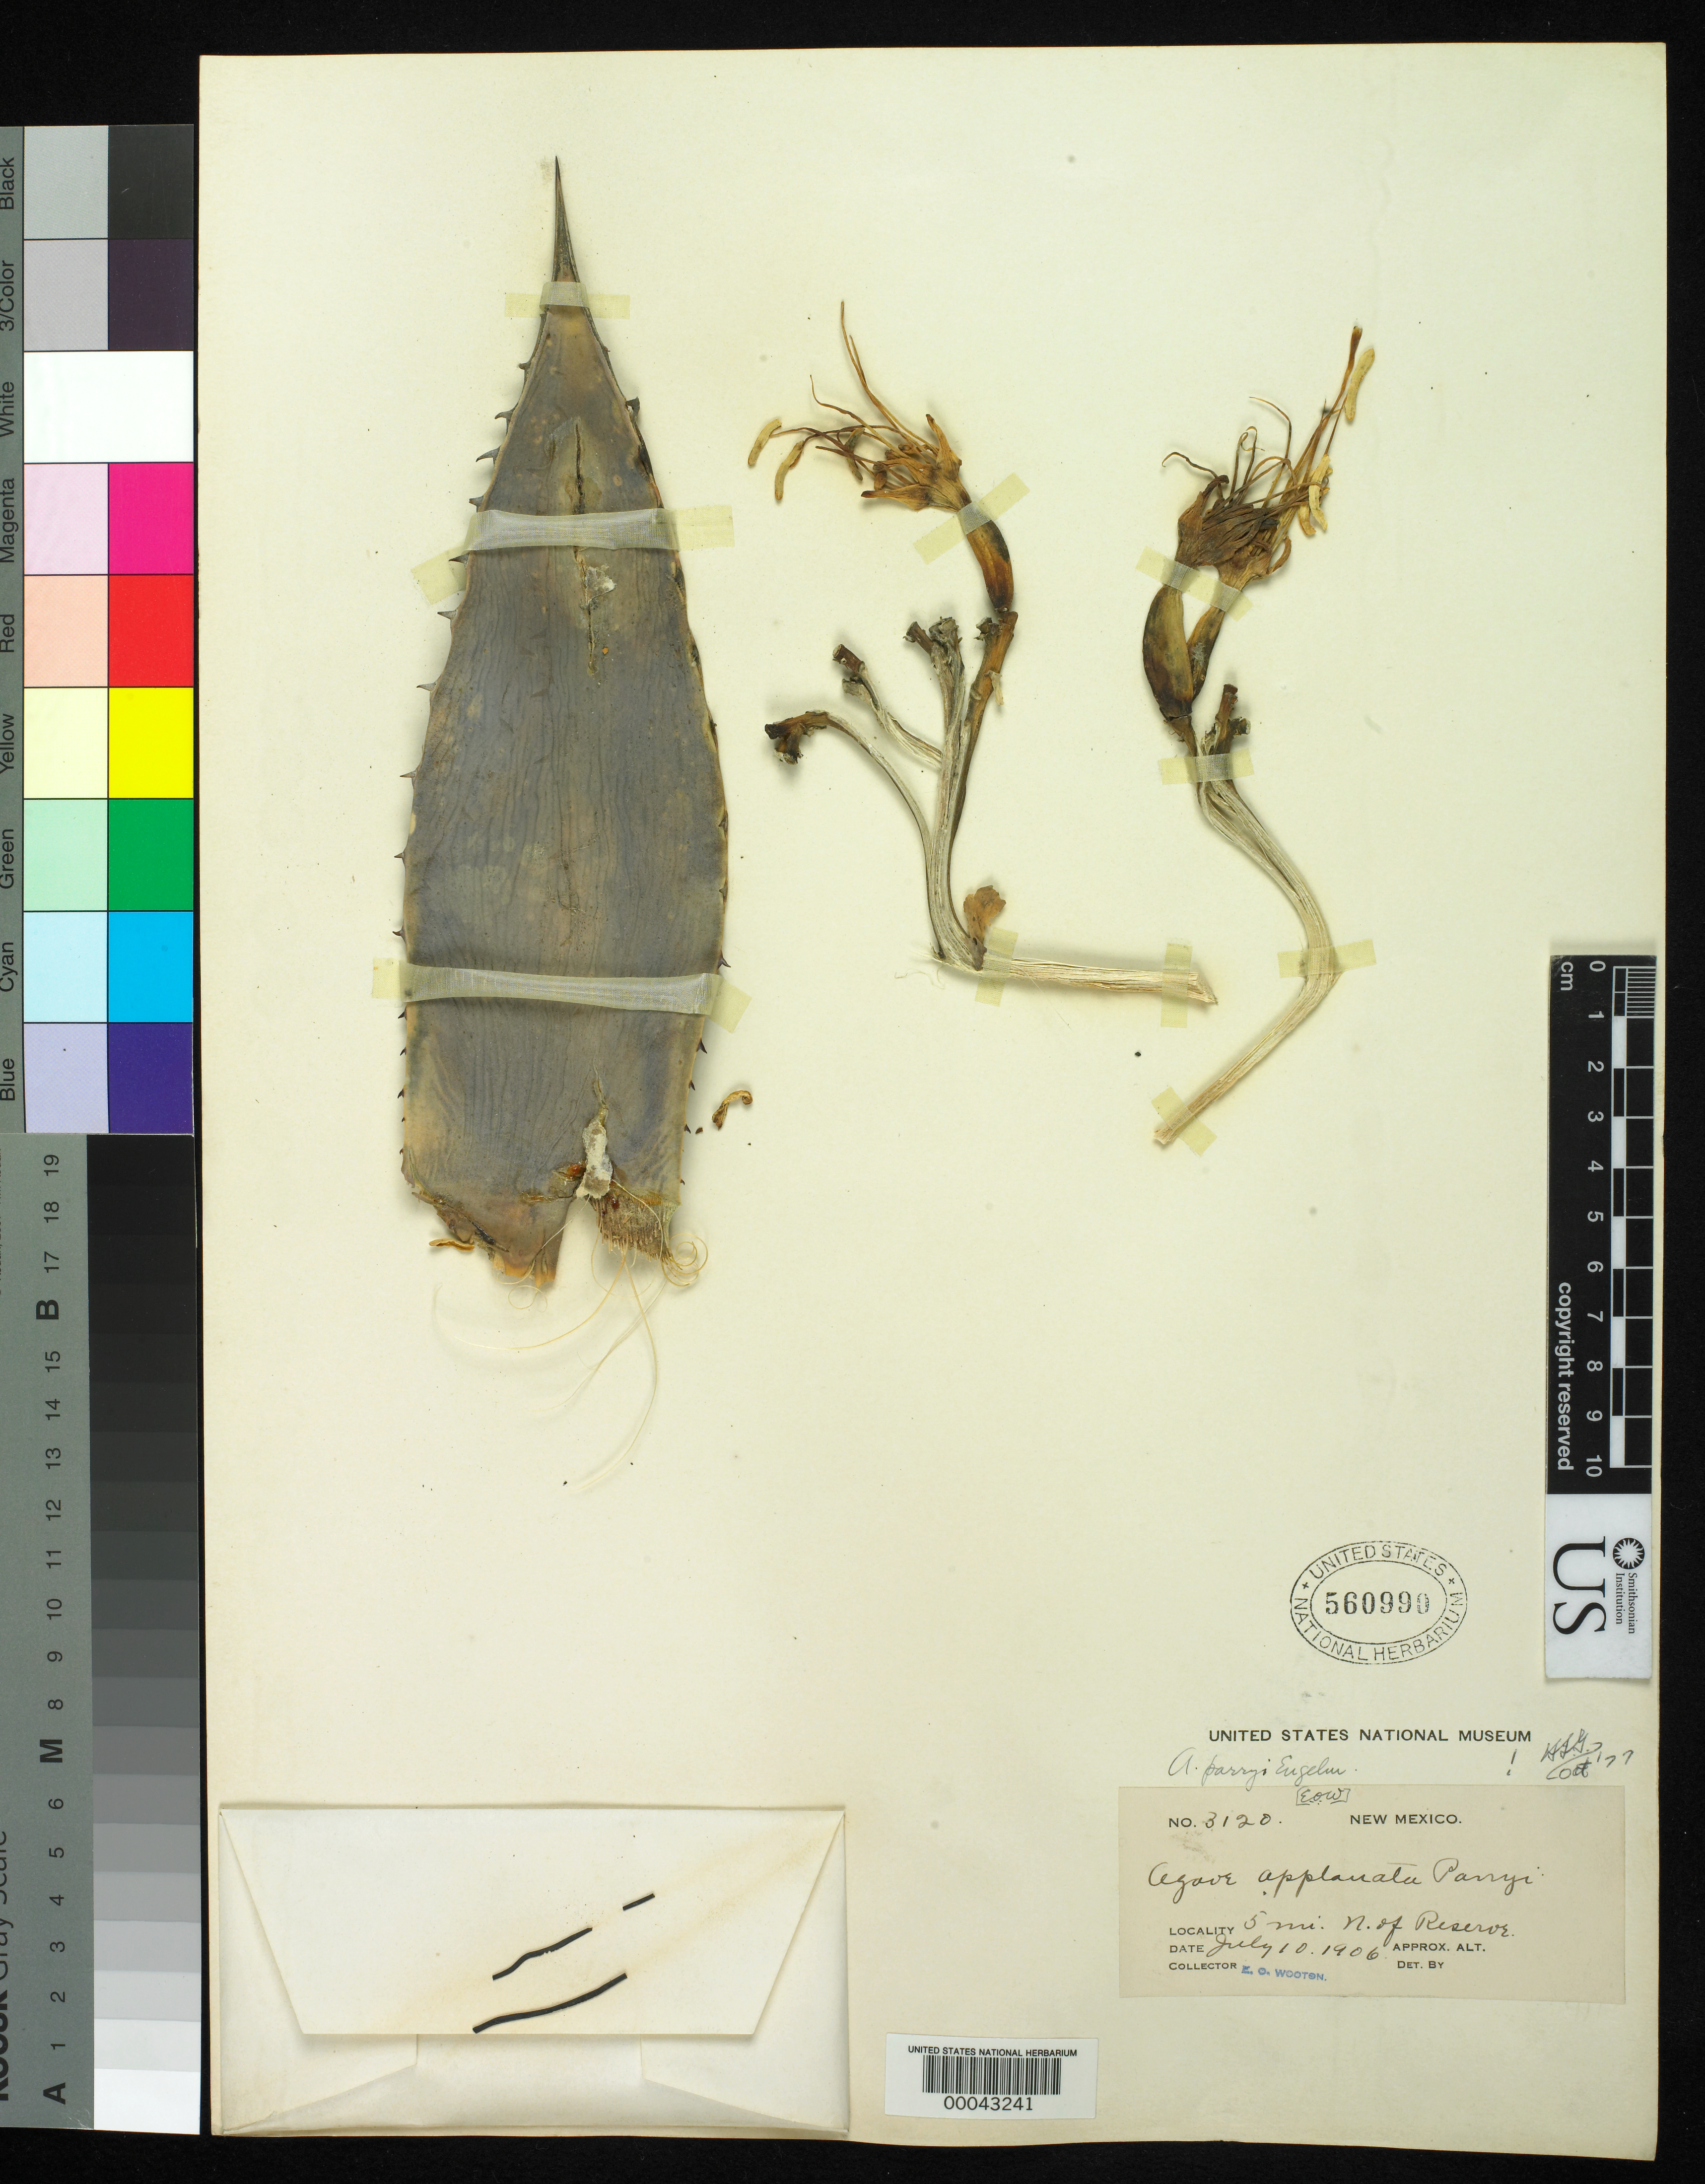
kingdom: Plantae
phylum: Tracheophyta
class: Liliopsida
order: Asparagales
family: Asparagaceae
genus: Agave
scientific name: Agave parryi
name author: Engelm.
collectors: E. O. Wooton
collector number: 3120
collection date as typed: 10 Jul 1906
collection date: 1906-07-10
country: United States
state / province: New Mexico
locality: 5 mi n of reserve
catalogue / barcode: US 560990